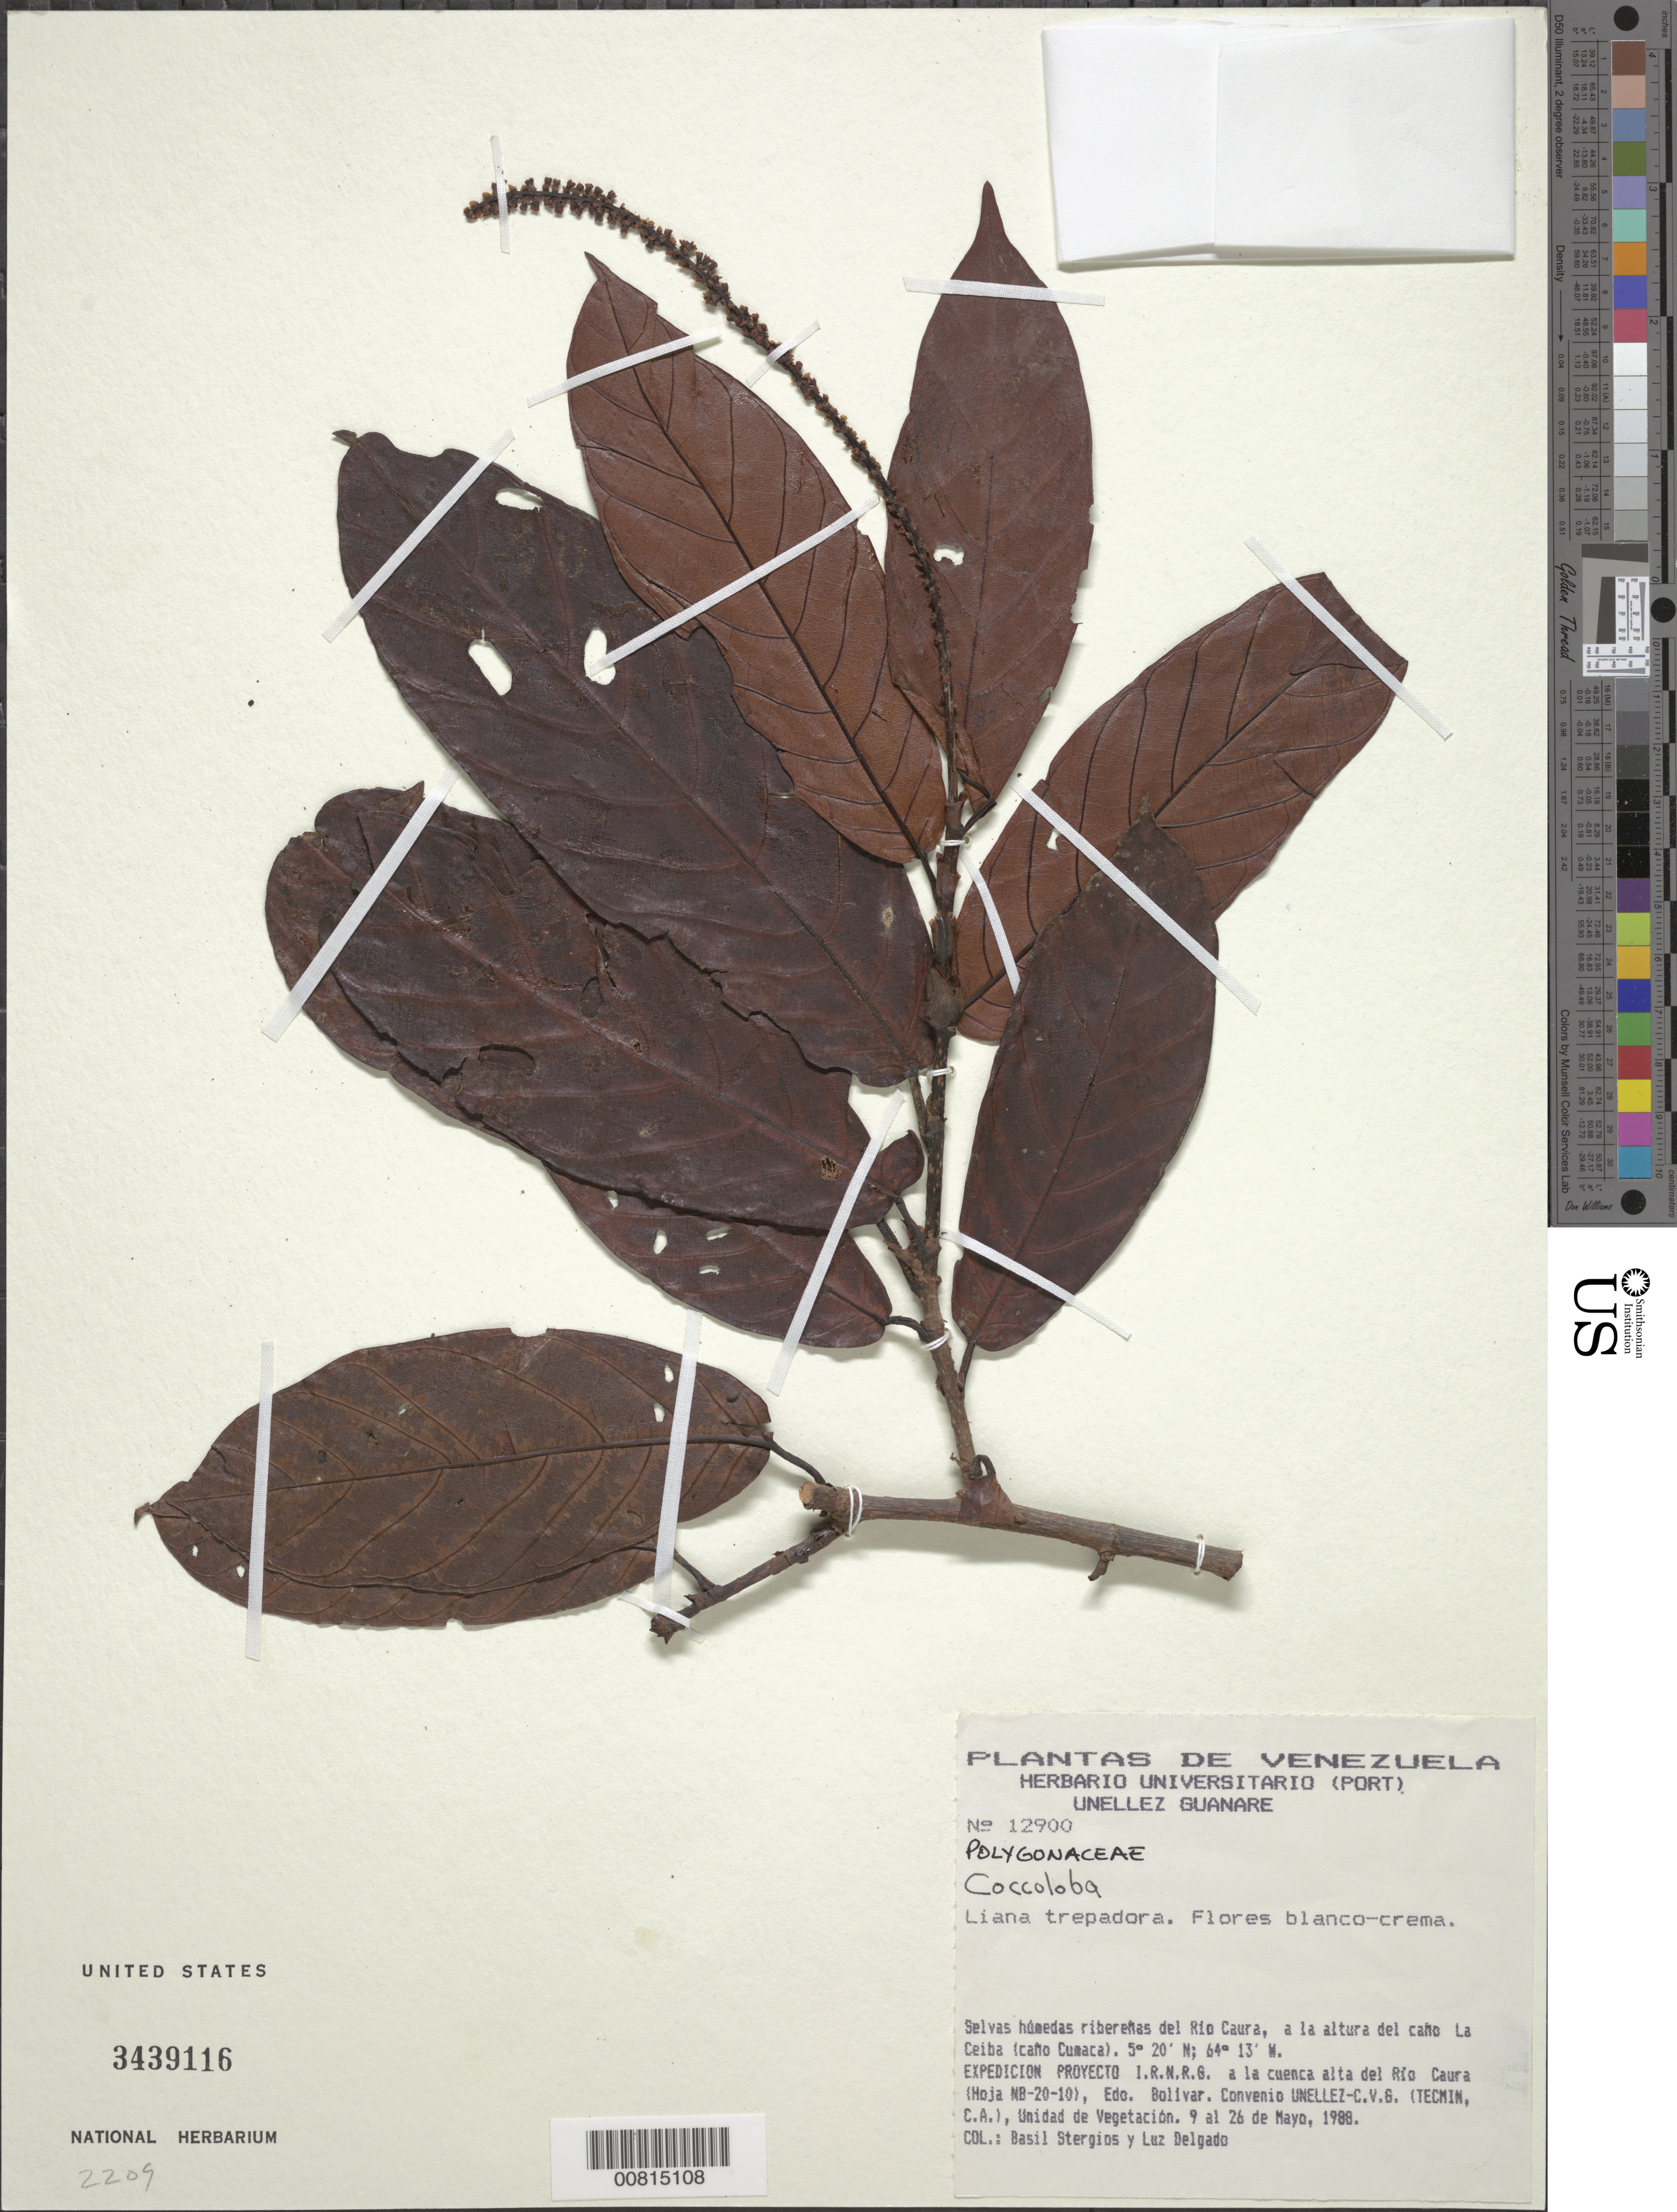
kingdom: Plantae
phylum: Tracheophyta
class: Magnoliopsida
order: Caryophyllales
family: Polygonaceae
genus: Coccoloba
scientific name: Coccoloba sp.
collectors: B. G. Stergios & L. Delgado V.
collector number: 12900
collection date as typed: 9-May-88 to 26-May-88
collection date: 1988-05-09/1988-05-26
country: Venezuela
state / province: Bolívar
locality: Río Caura, Caño La Ceiba (Caño Cumaca)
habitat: Selvas húmedas ribereñas del río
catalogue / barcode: US 3439116